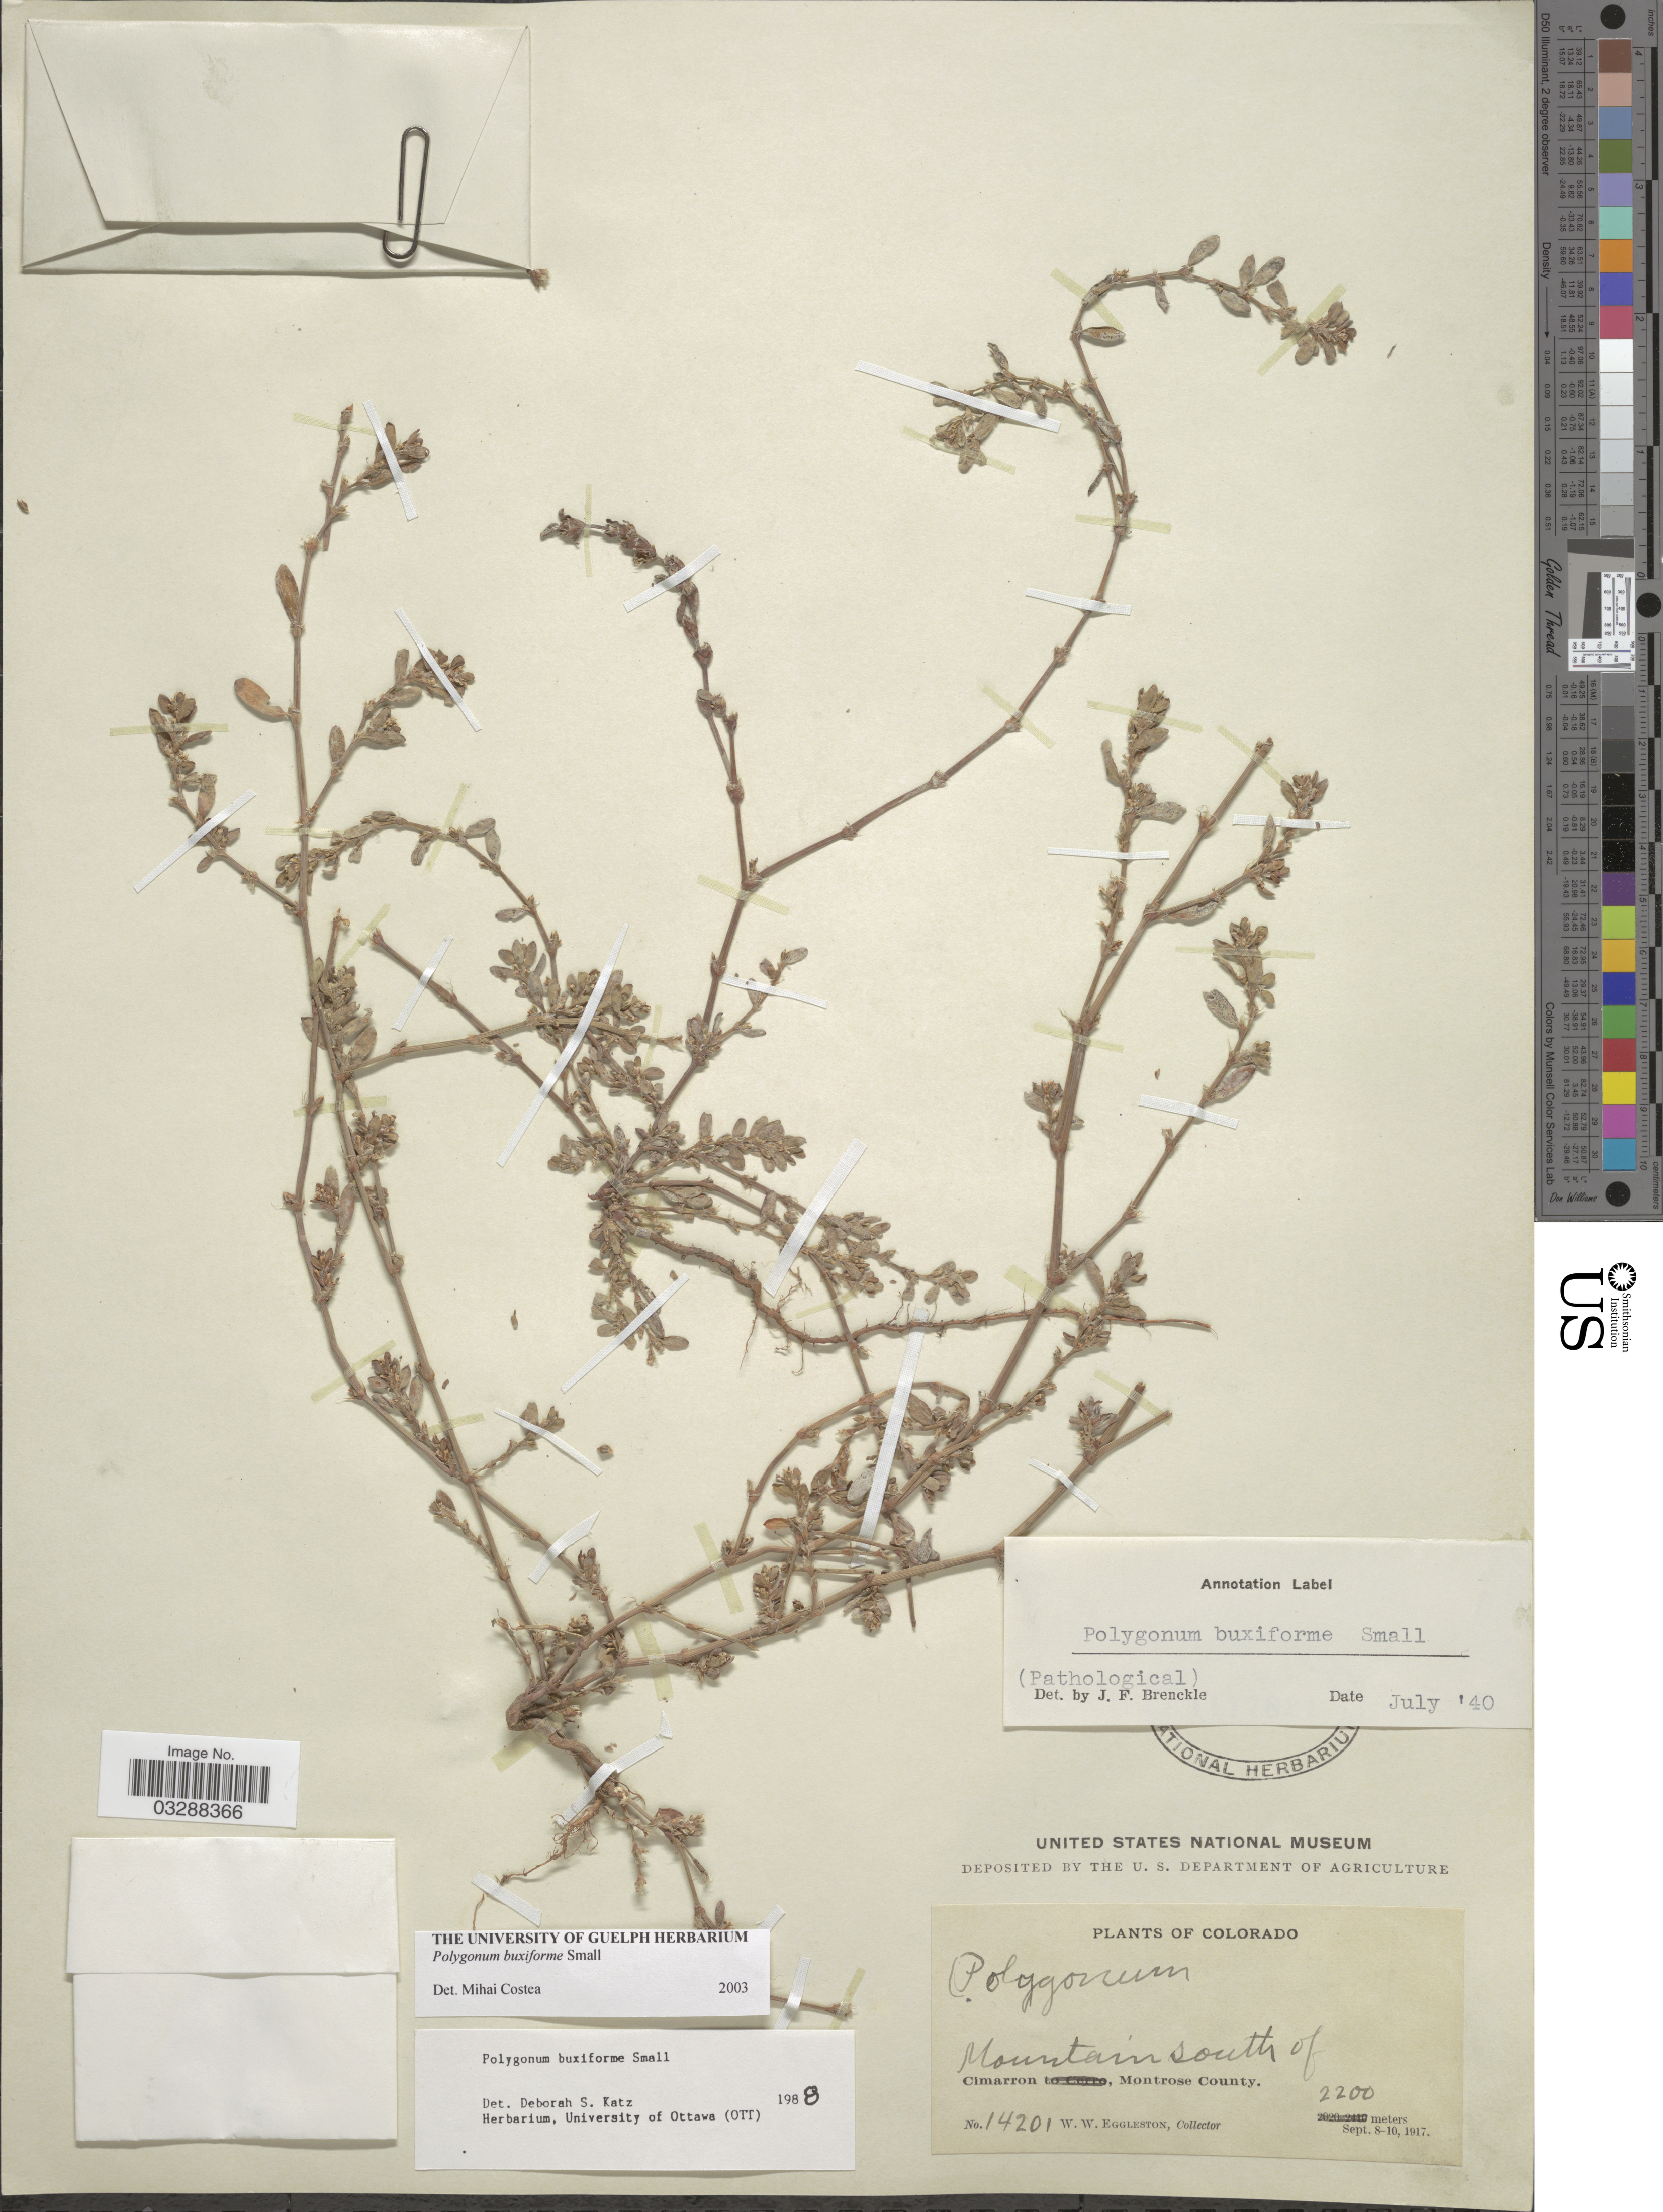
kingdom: Plantae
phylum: Tracheophyta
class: Magnoliopsida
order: Caryophyllales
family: Polygonaceae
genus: Polygonum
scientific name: Polygonum buxiforme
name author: Small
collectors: W. W. Eggleston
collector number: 14201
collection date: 1917-09-08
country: United States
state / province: Colorado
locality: Mountain south of Cimarron, Montrose County.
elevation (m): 2200